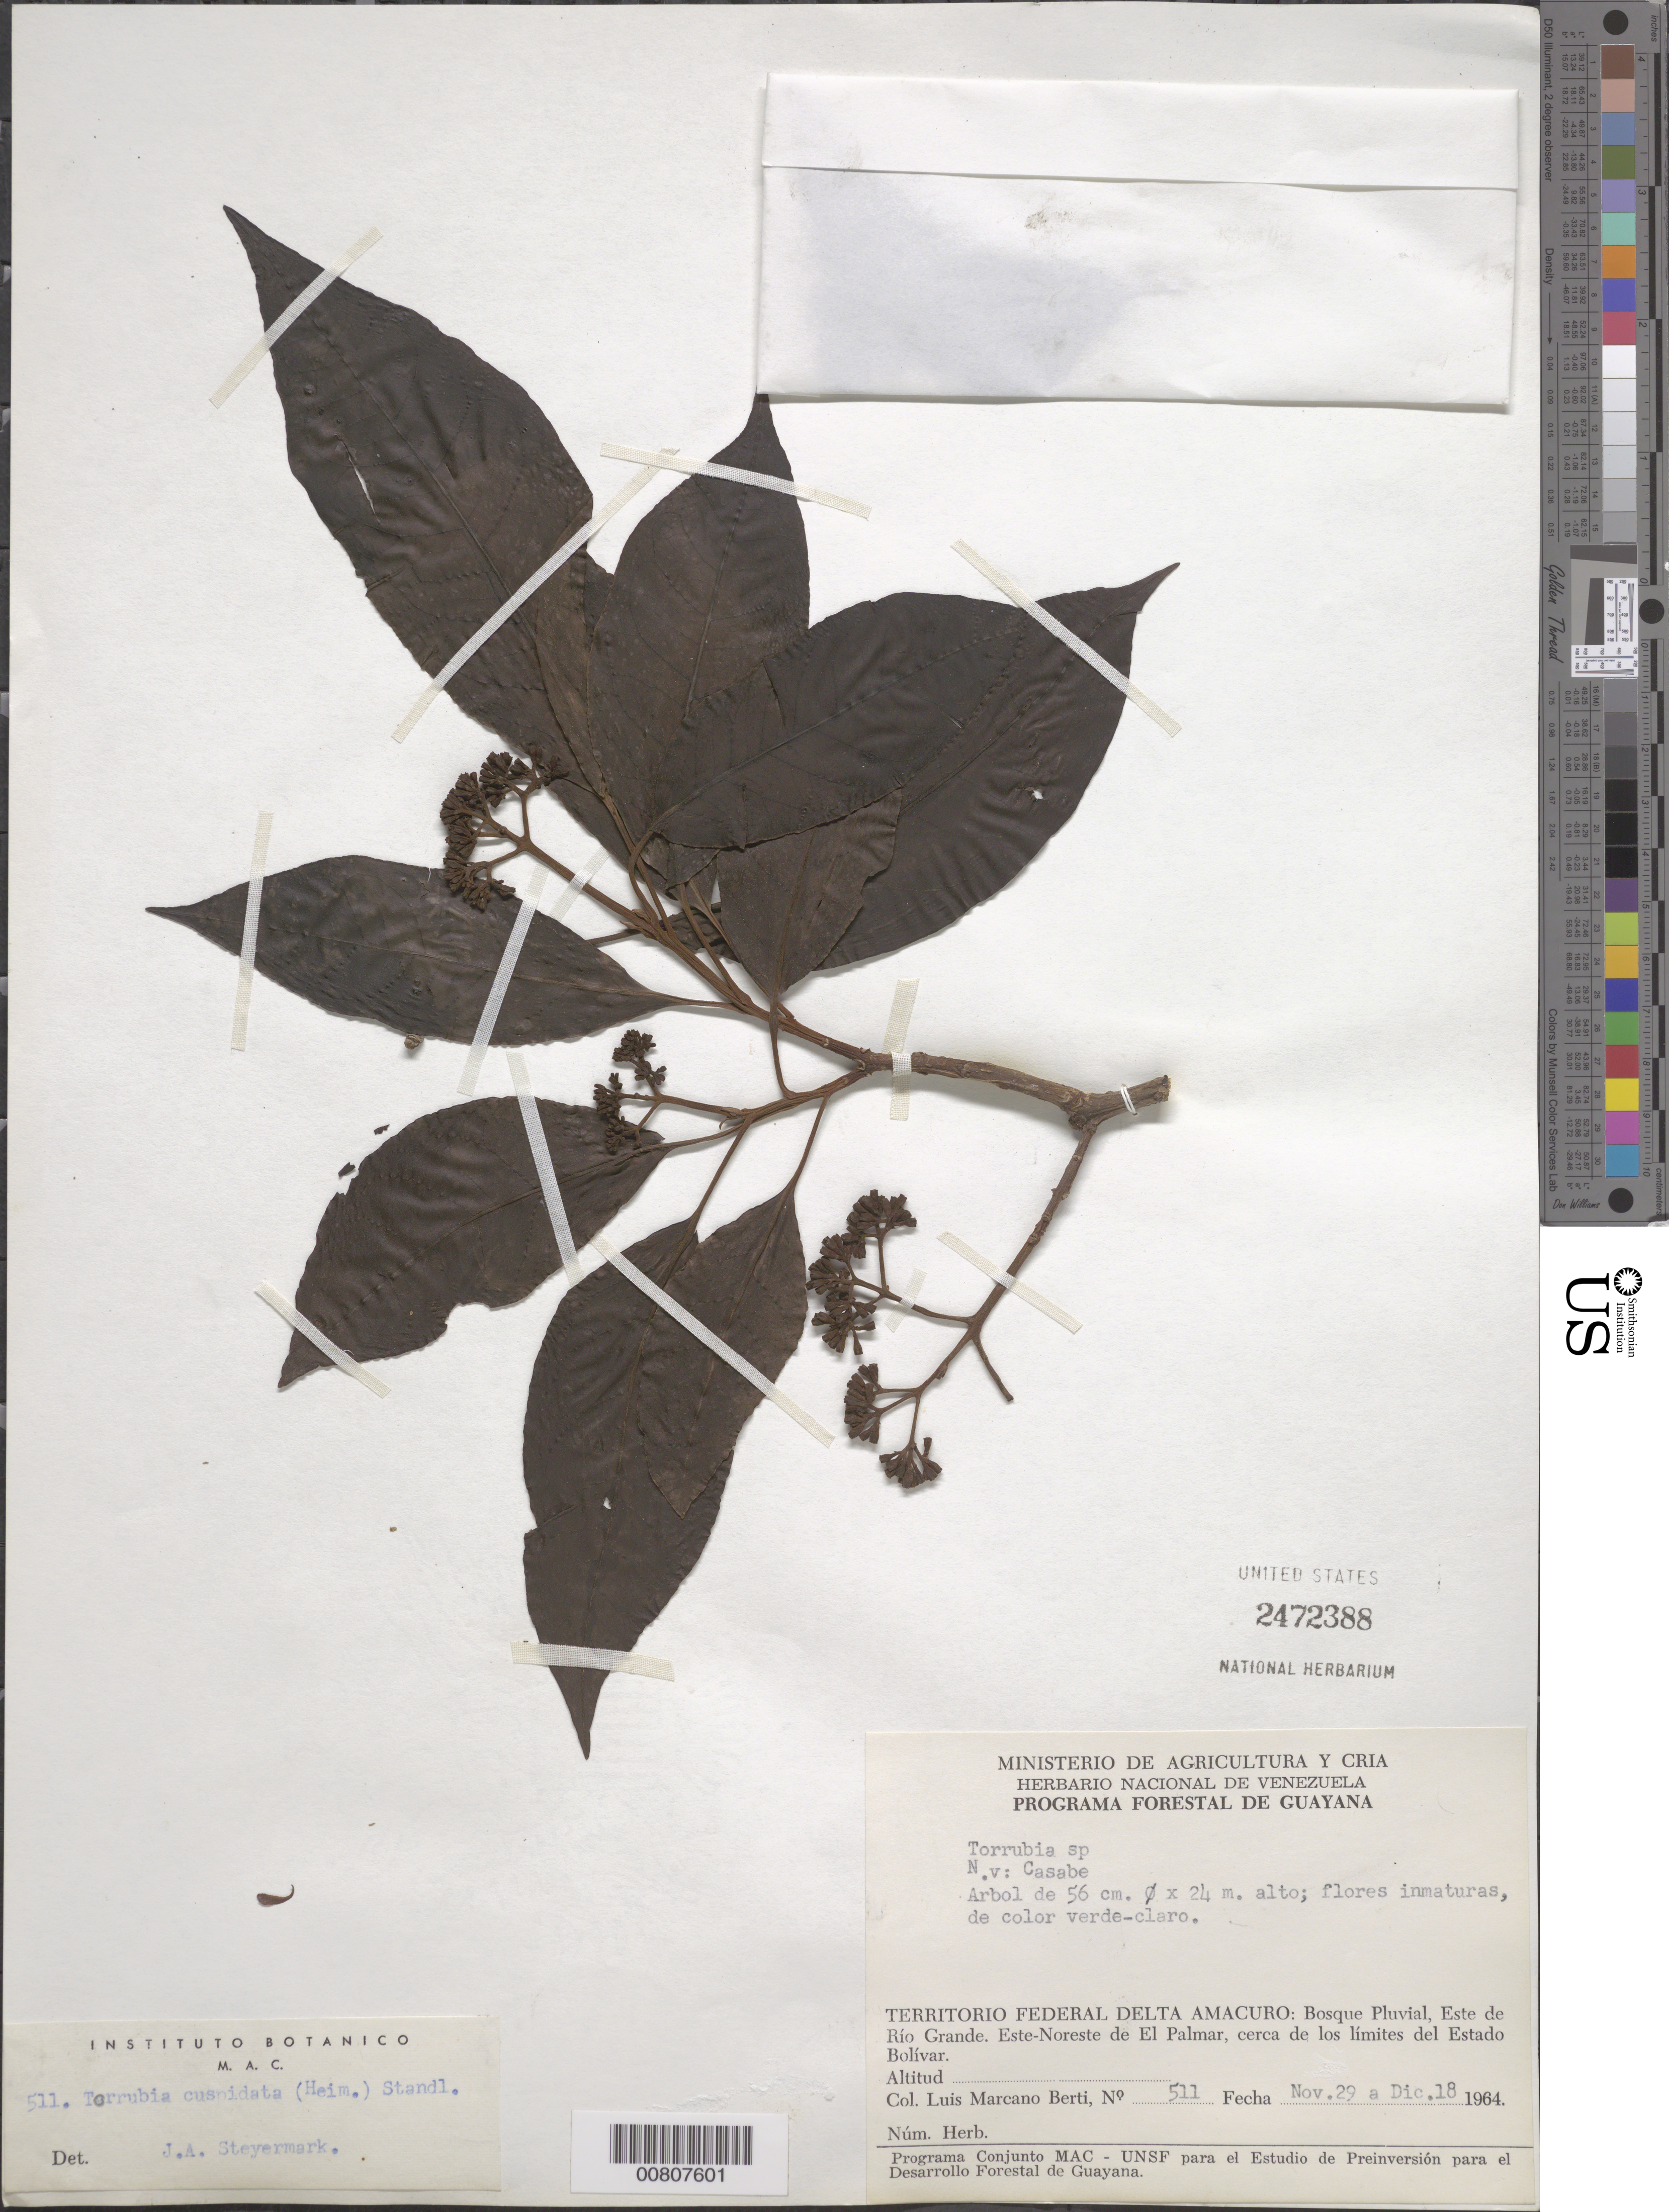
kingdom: Plantae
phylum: Tracheophyta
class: Magnoliopsida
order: Caryophyllales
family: Nyctaginaceae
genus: Guapira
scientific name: Guapira cuspidata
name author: (Heimerl) Lundell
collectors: L. Marcano-Berti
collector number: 511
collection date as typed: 29-Nov-64 to 18-Dec-64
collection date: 1964-11-29/1964-12-18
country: Venezuela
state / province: Delta Amacuro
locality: Este de Río Grande, ENE de El Palmar, cerca de los limites del Estado Bolívar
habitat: Bosque pluvial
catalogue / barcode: US 2472388